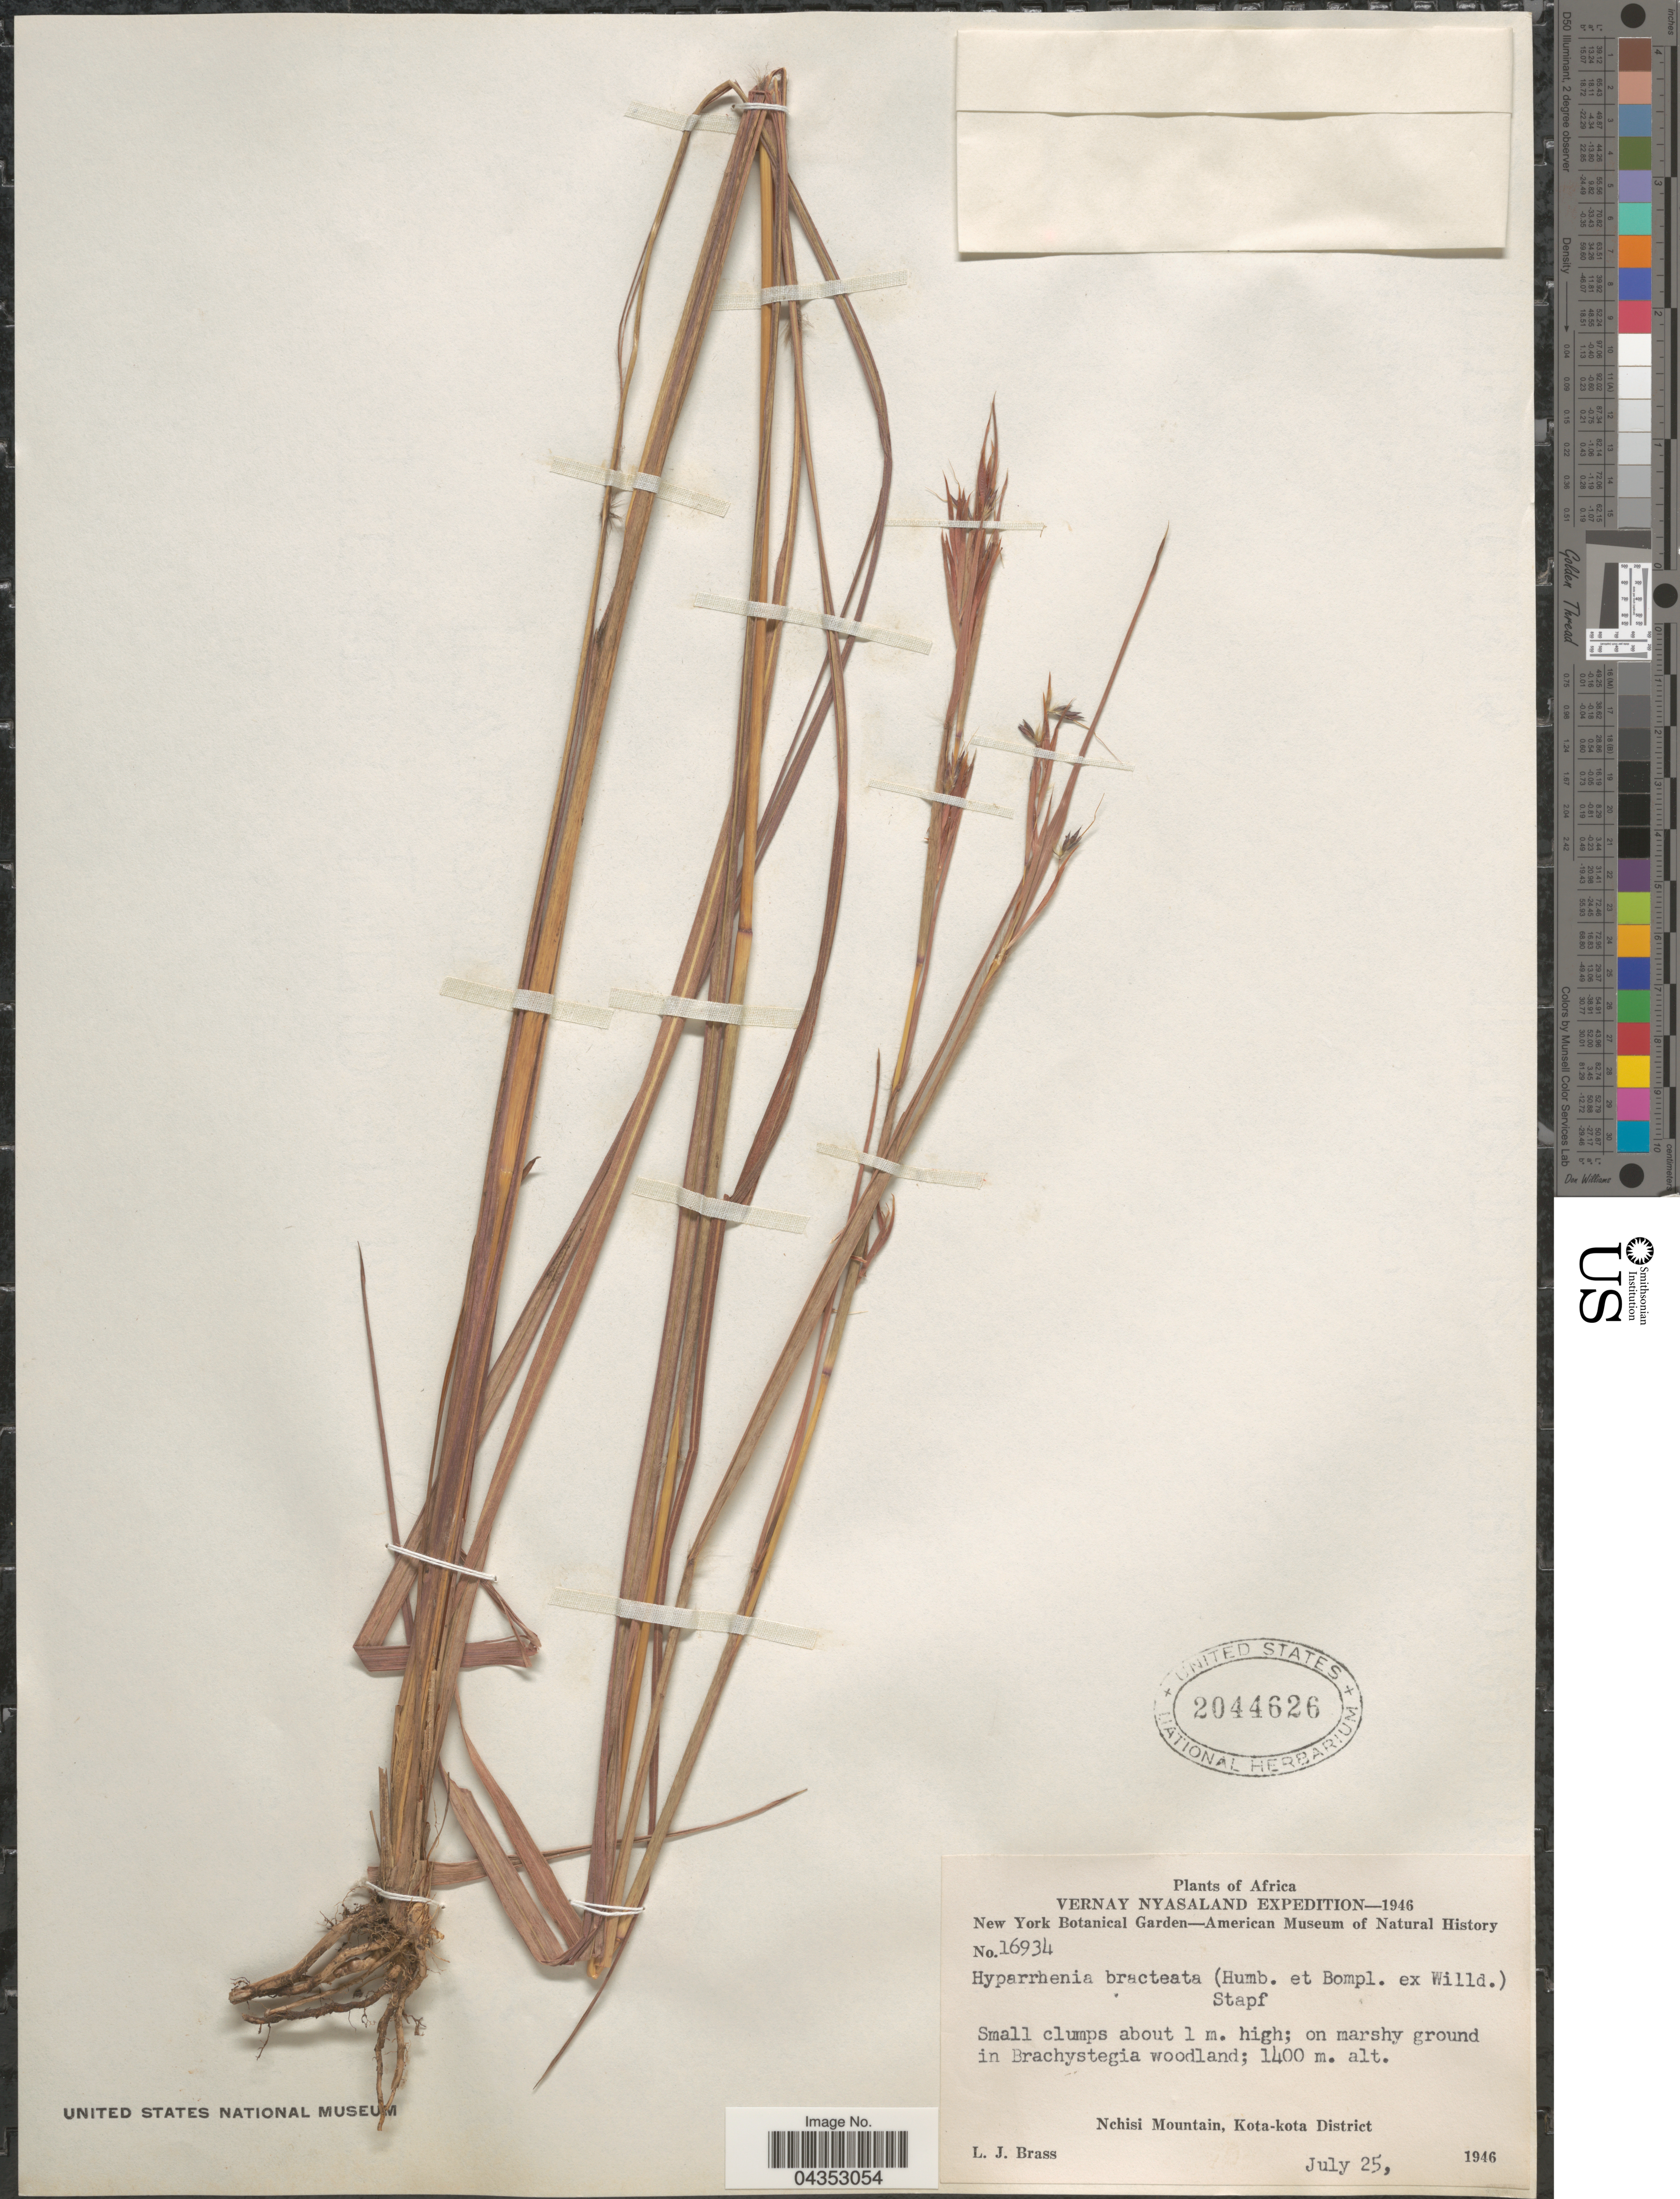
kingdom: Plantae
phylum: Tracheophyta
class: Liliopsida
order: Poales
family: Poaceae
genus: Hyparrhenia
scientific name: Hyparrhenia bracteata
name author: (Humb. & Bonpl.) Stapf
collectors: L. J. Brass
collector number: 16934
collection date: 1946-07-25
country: Malawi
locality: Vernay Nyasaland Expedition-1946. Nchisi Mountain, Kota-kota District.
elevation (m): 1400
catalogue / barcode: US 2044626